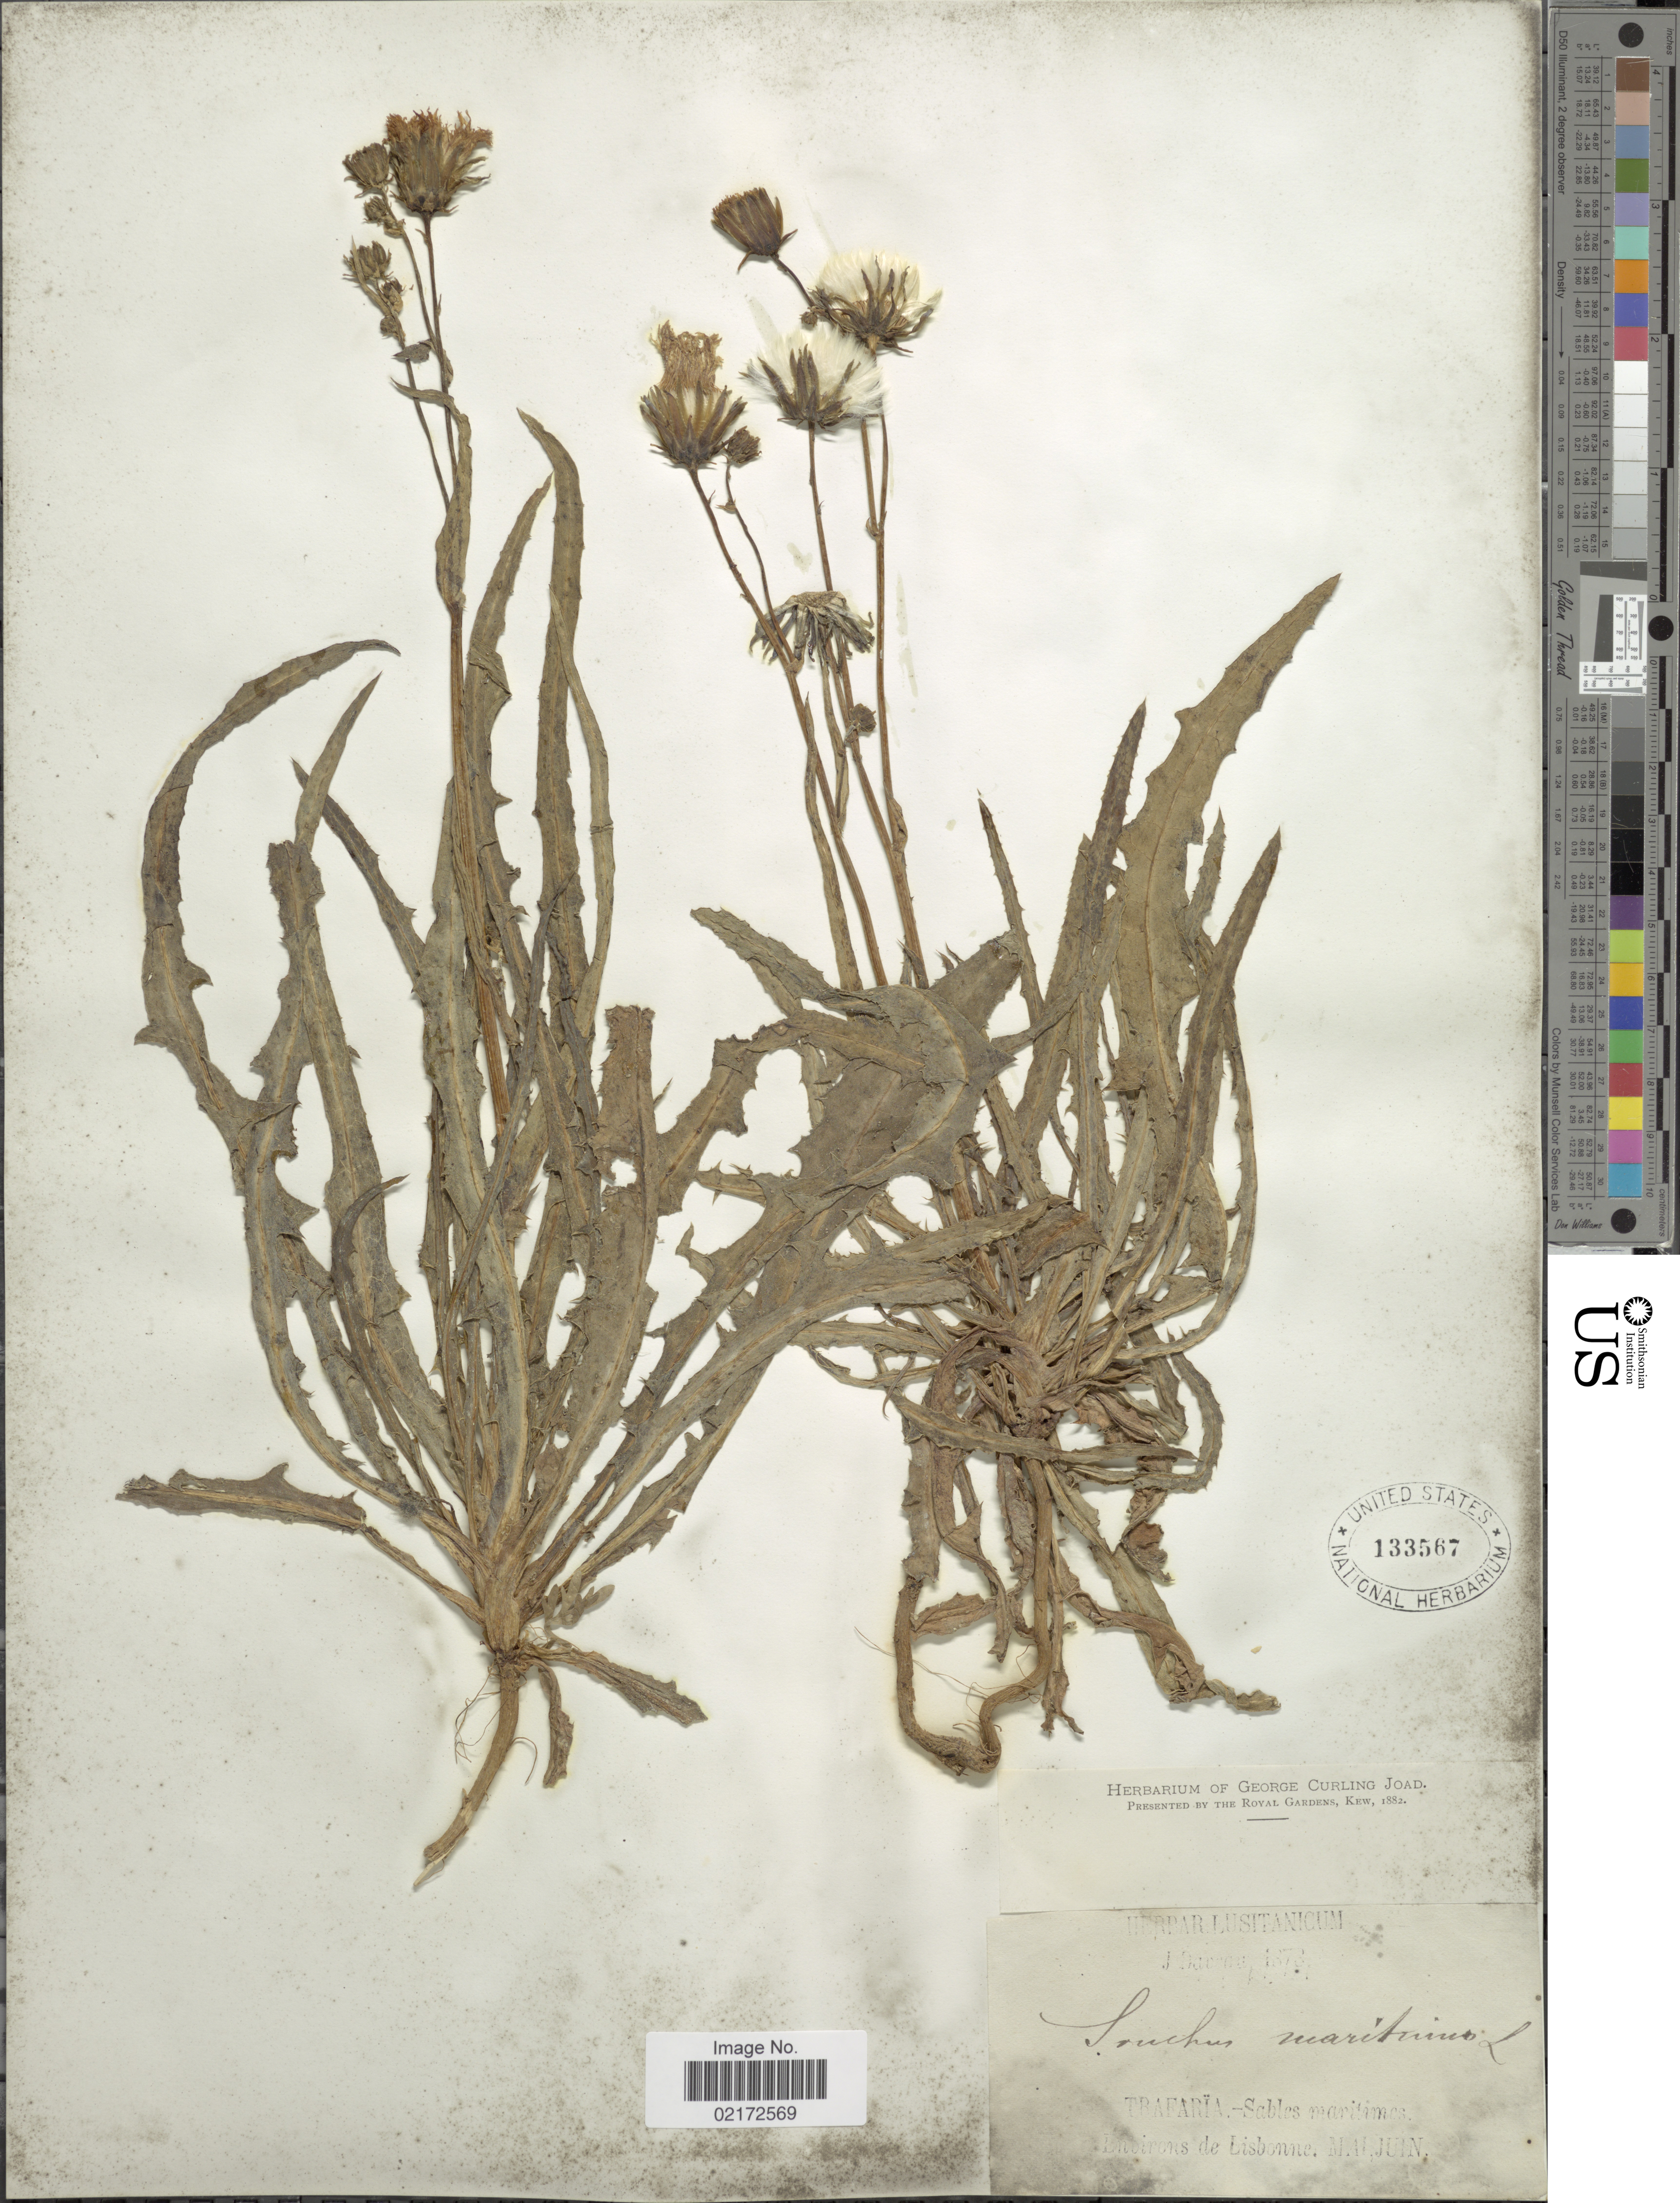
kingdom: Plantae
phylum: Tracheophyta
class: Magnoliopsida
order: Asterales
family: Asteraceae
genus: Sonchus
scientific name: Sonchus maritimus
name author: L.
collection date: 1878-05/1878-06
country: Portugal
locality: Lusitanicum. Trafarïa - Sables maritimas. Environs de Lisbonne.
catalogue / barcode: US 133567